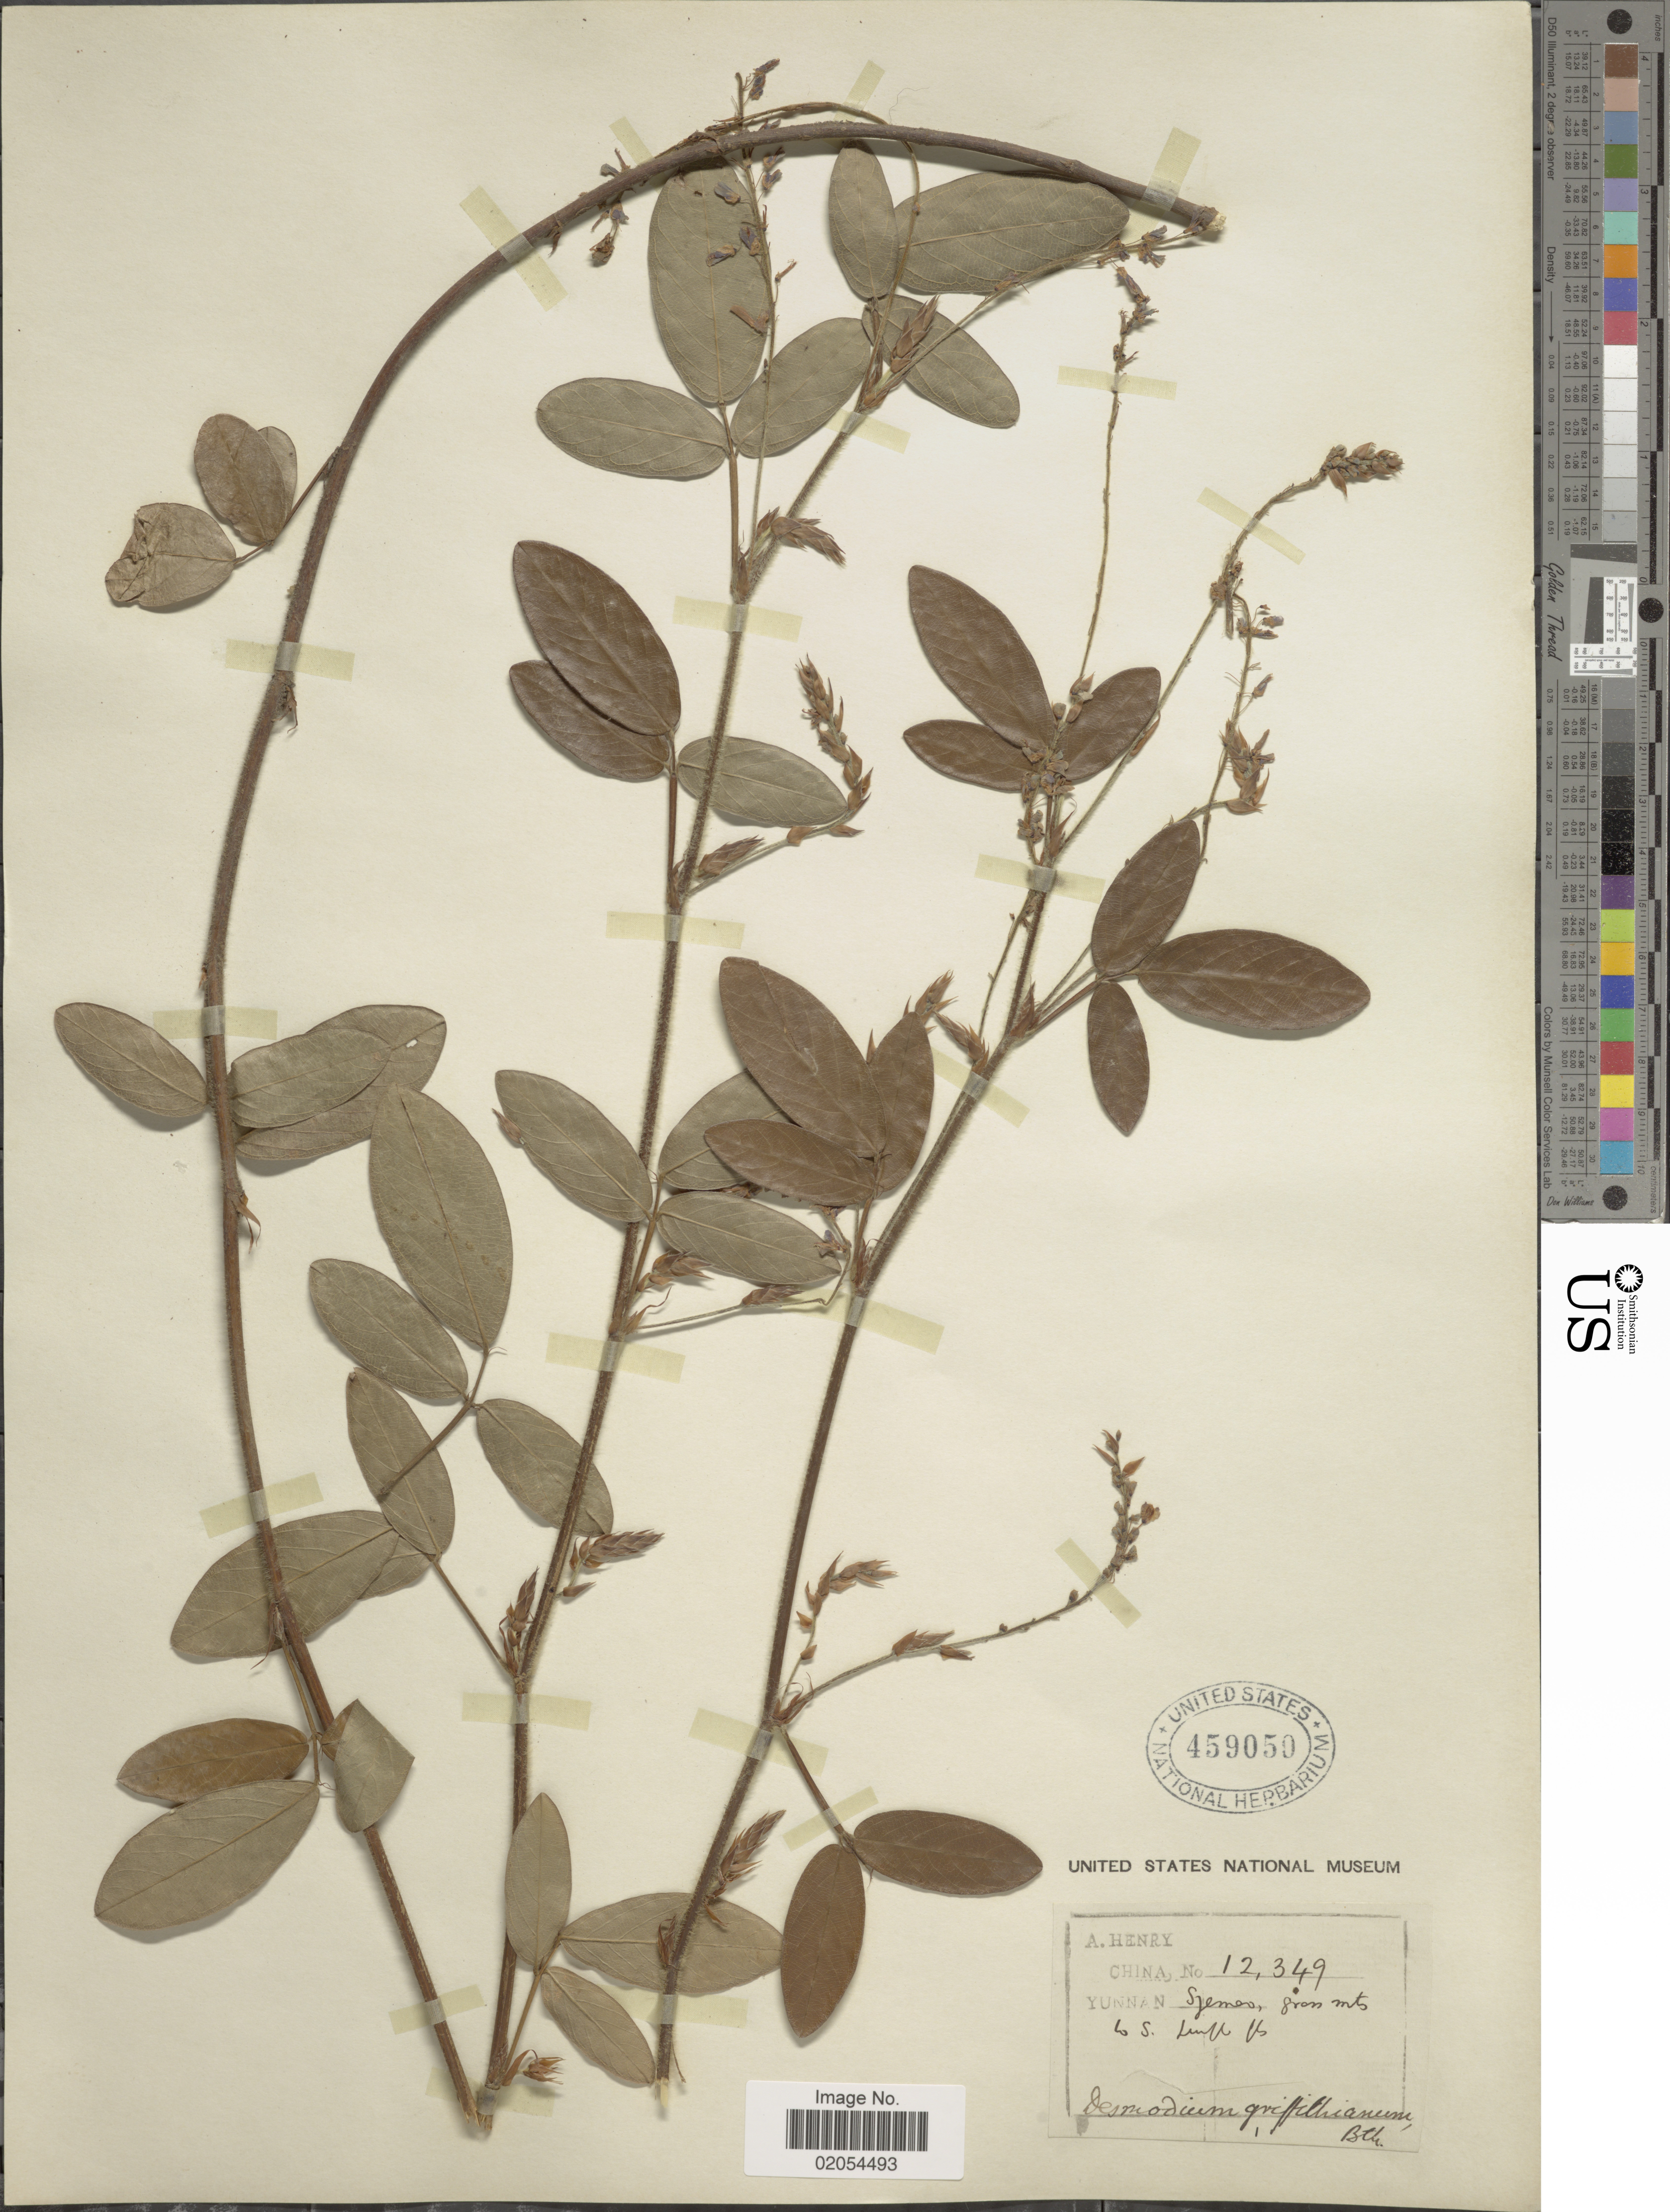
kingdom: Plantae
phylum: Tracheophyta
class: Magnoliopsida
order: Fabales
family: Fabaceae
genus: Grona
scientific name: Grona griffithiana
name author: (Benth.) H. Ohashi & K. Ohashi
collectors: A. Henry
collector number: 12349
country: China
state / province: Yunnan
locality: Yunnan, Sjemeo, Gren Mts.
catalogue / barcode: US 459050